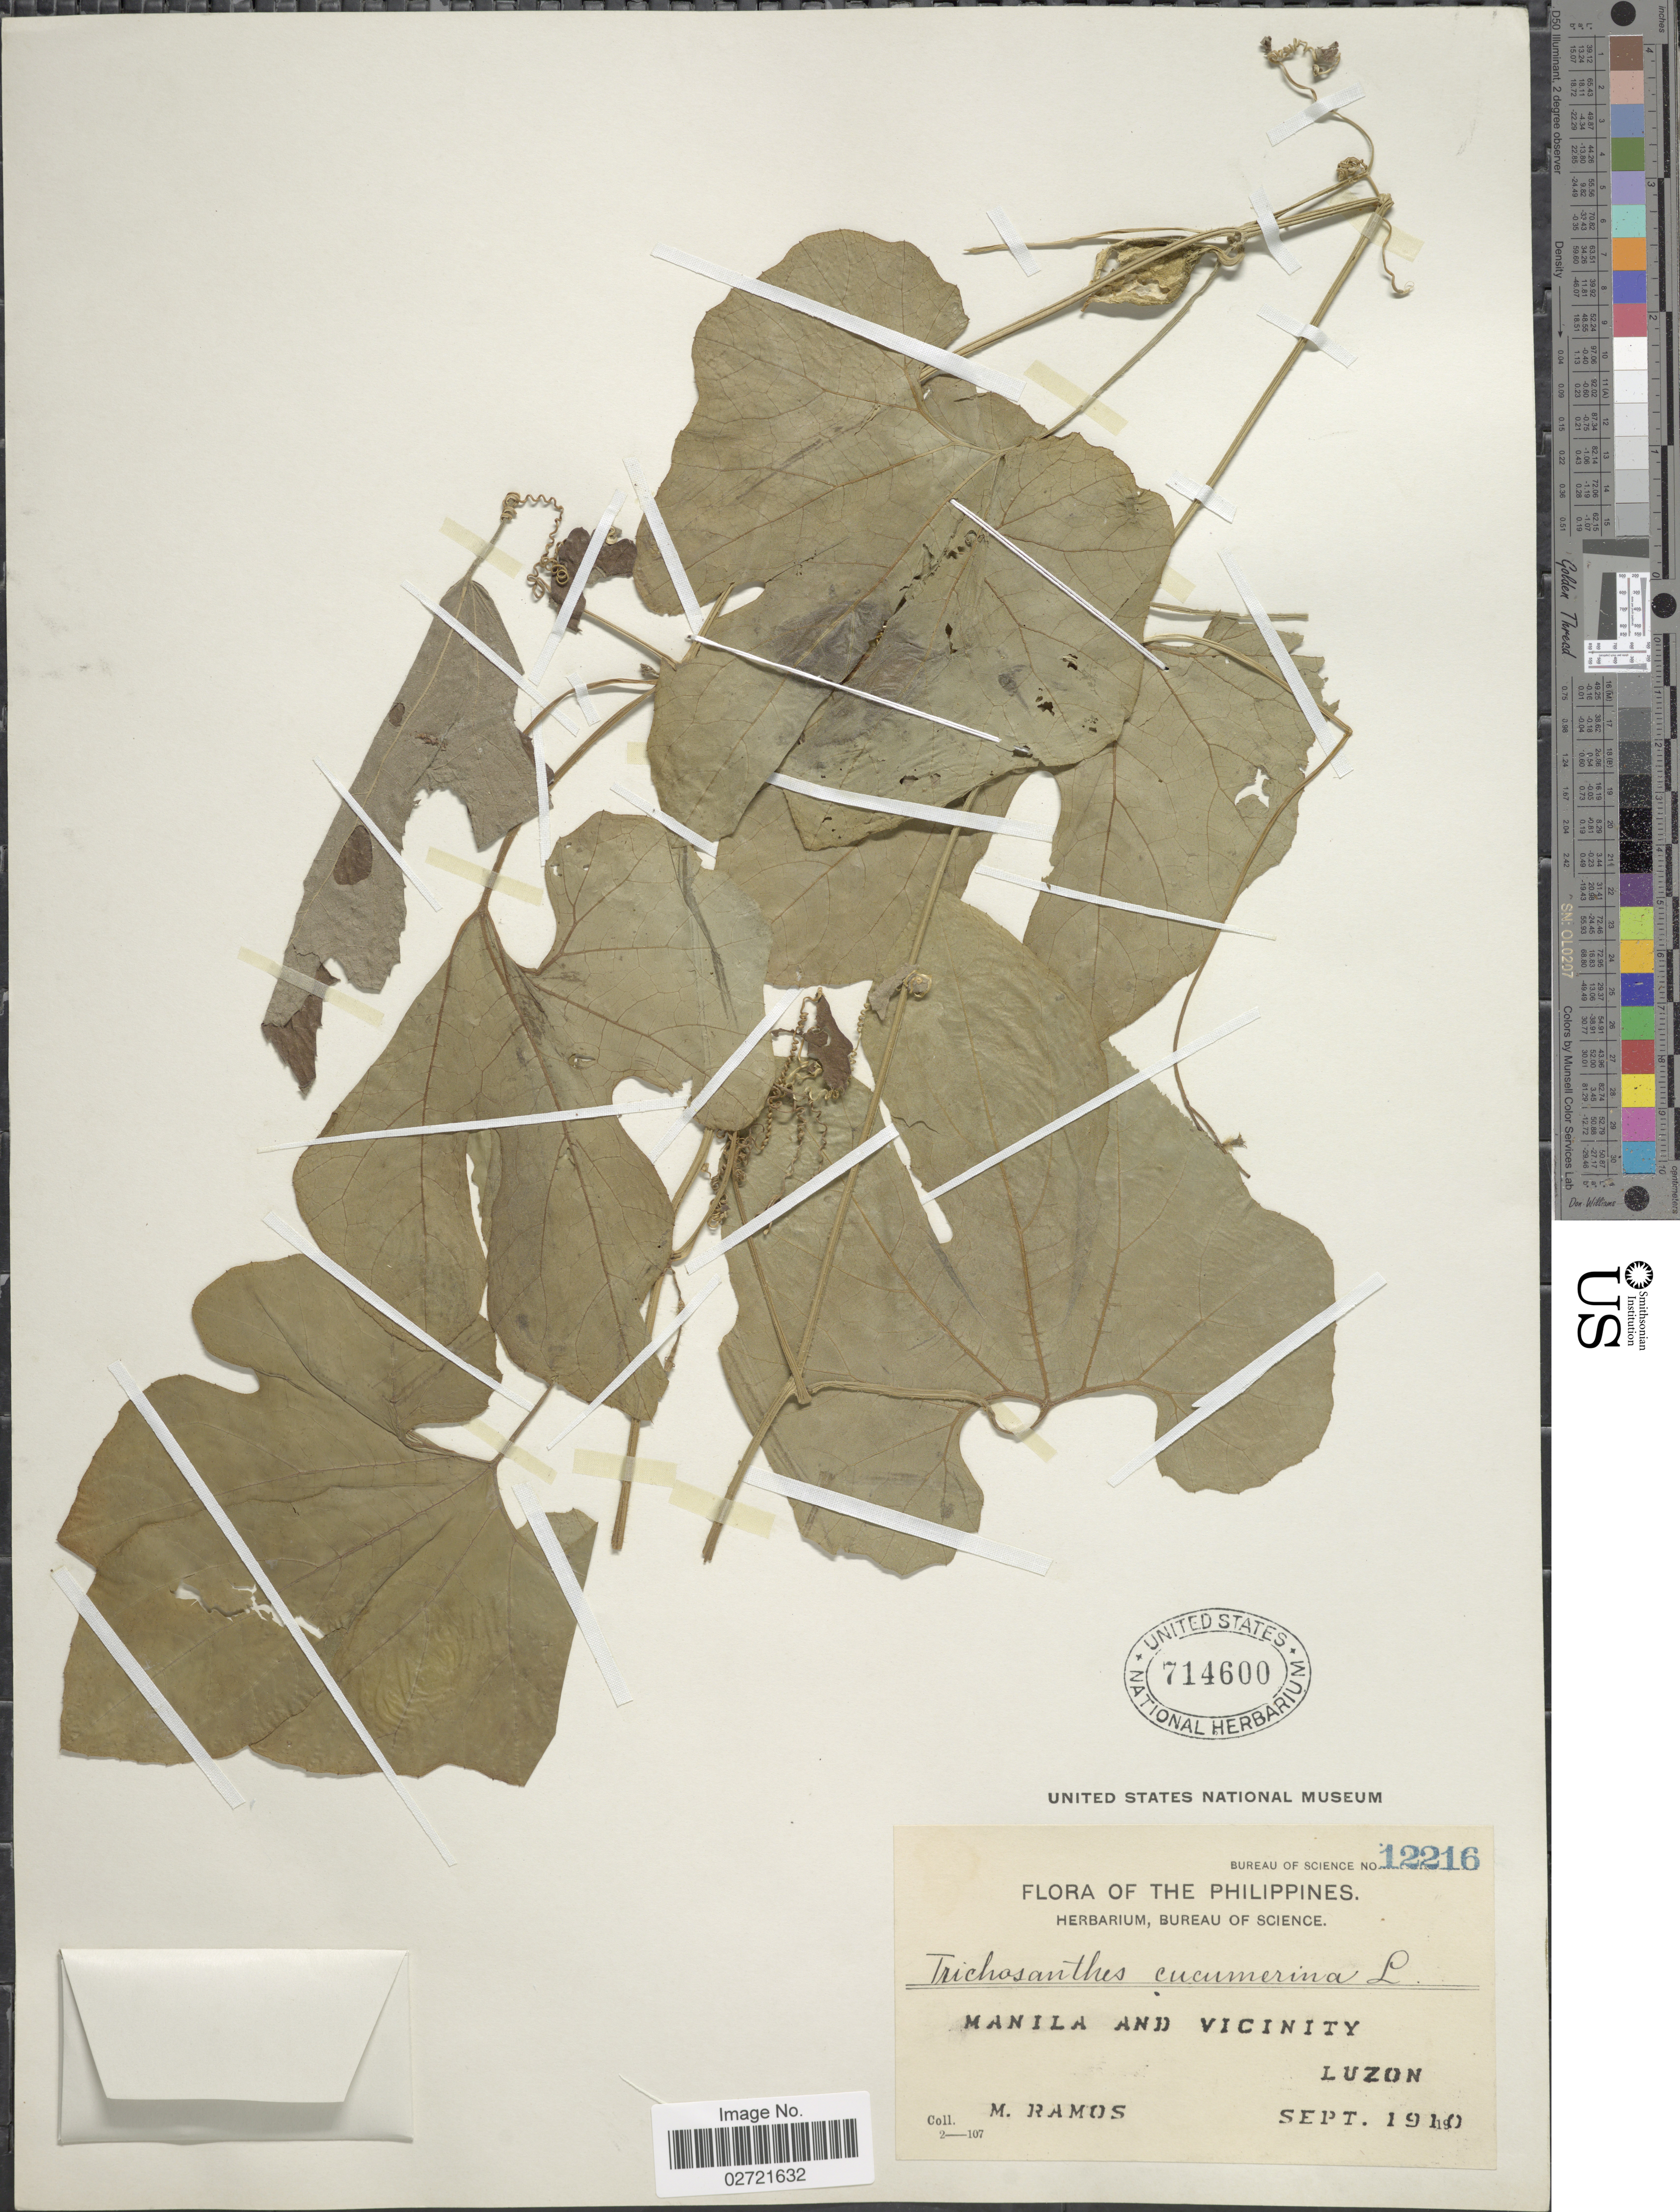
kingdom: Plantae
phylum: Tracheophyta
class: Magnoliopsida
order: Cucurbitales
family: Cucurbitaceae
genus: Trichosanthes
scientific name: Trichosanthes cucumerina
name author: L.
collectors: M. Ramos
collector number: Bureau of Science 12216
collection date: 1910-09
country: Philippines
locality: Manila and Vicinity, Luzon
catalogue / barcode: US 714600